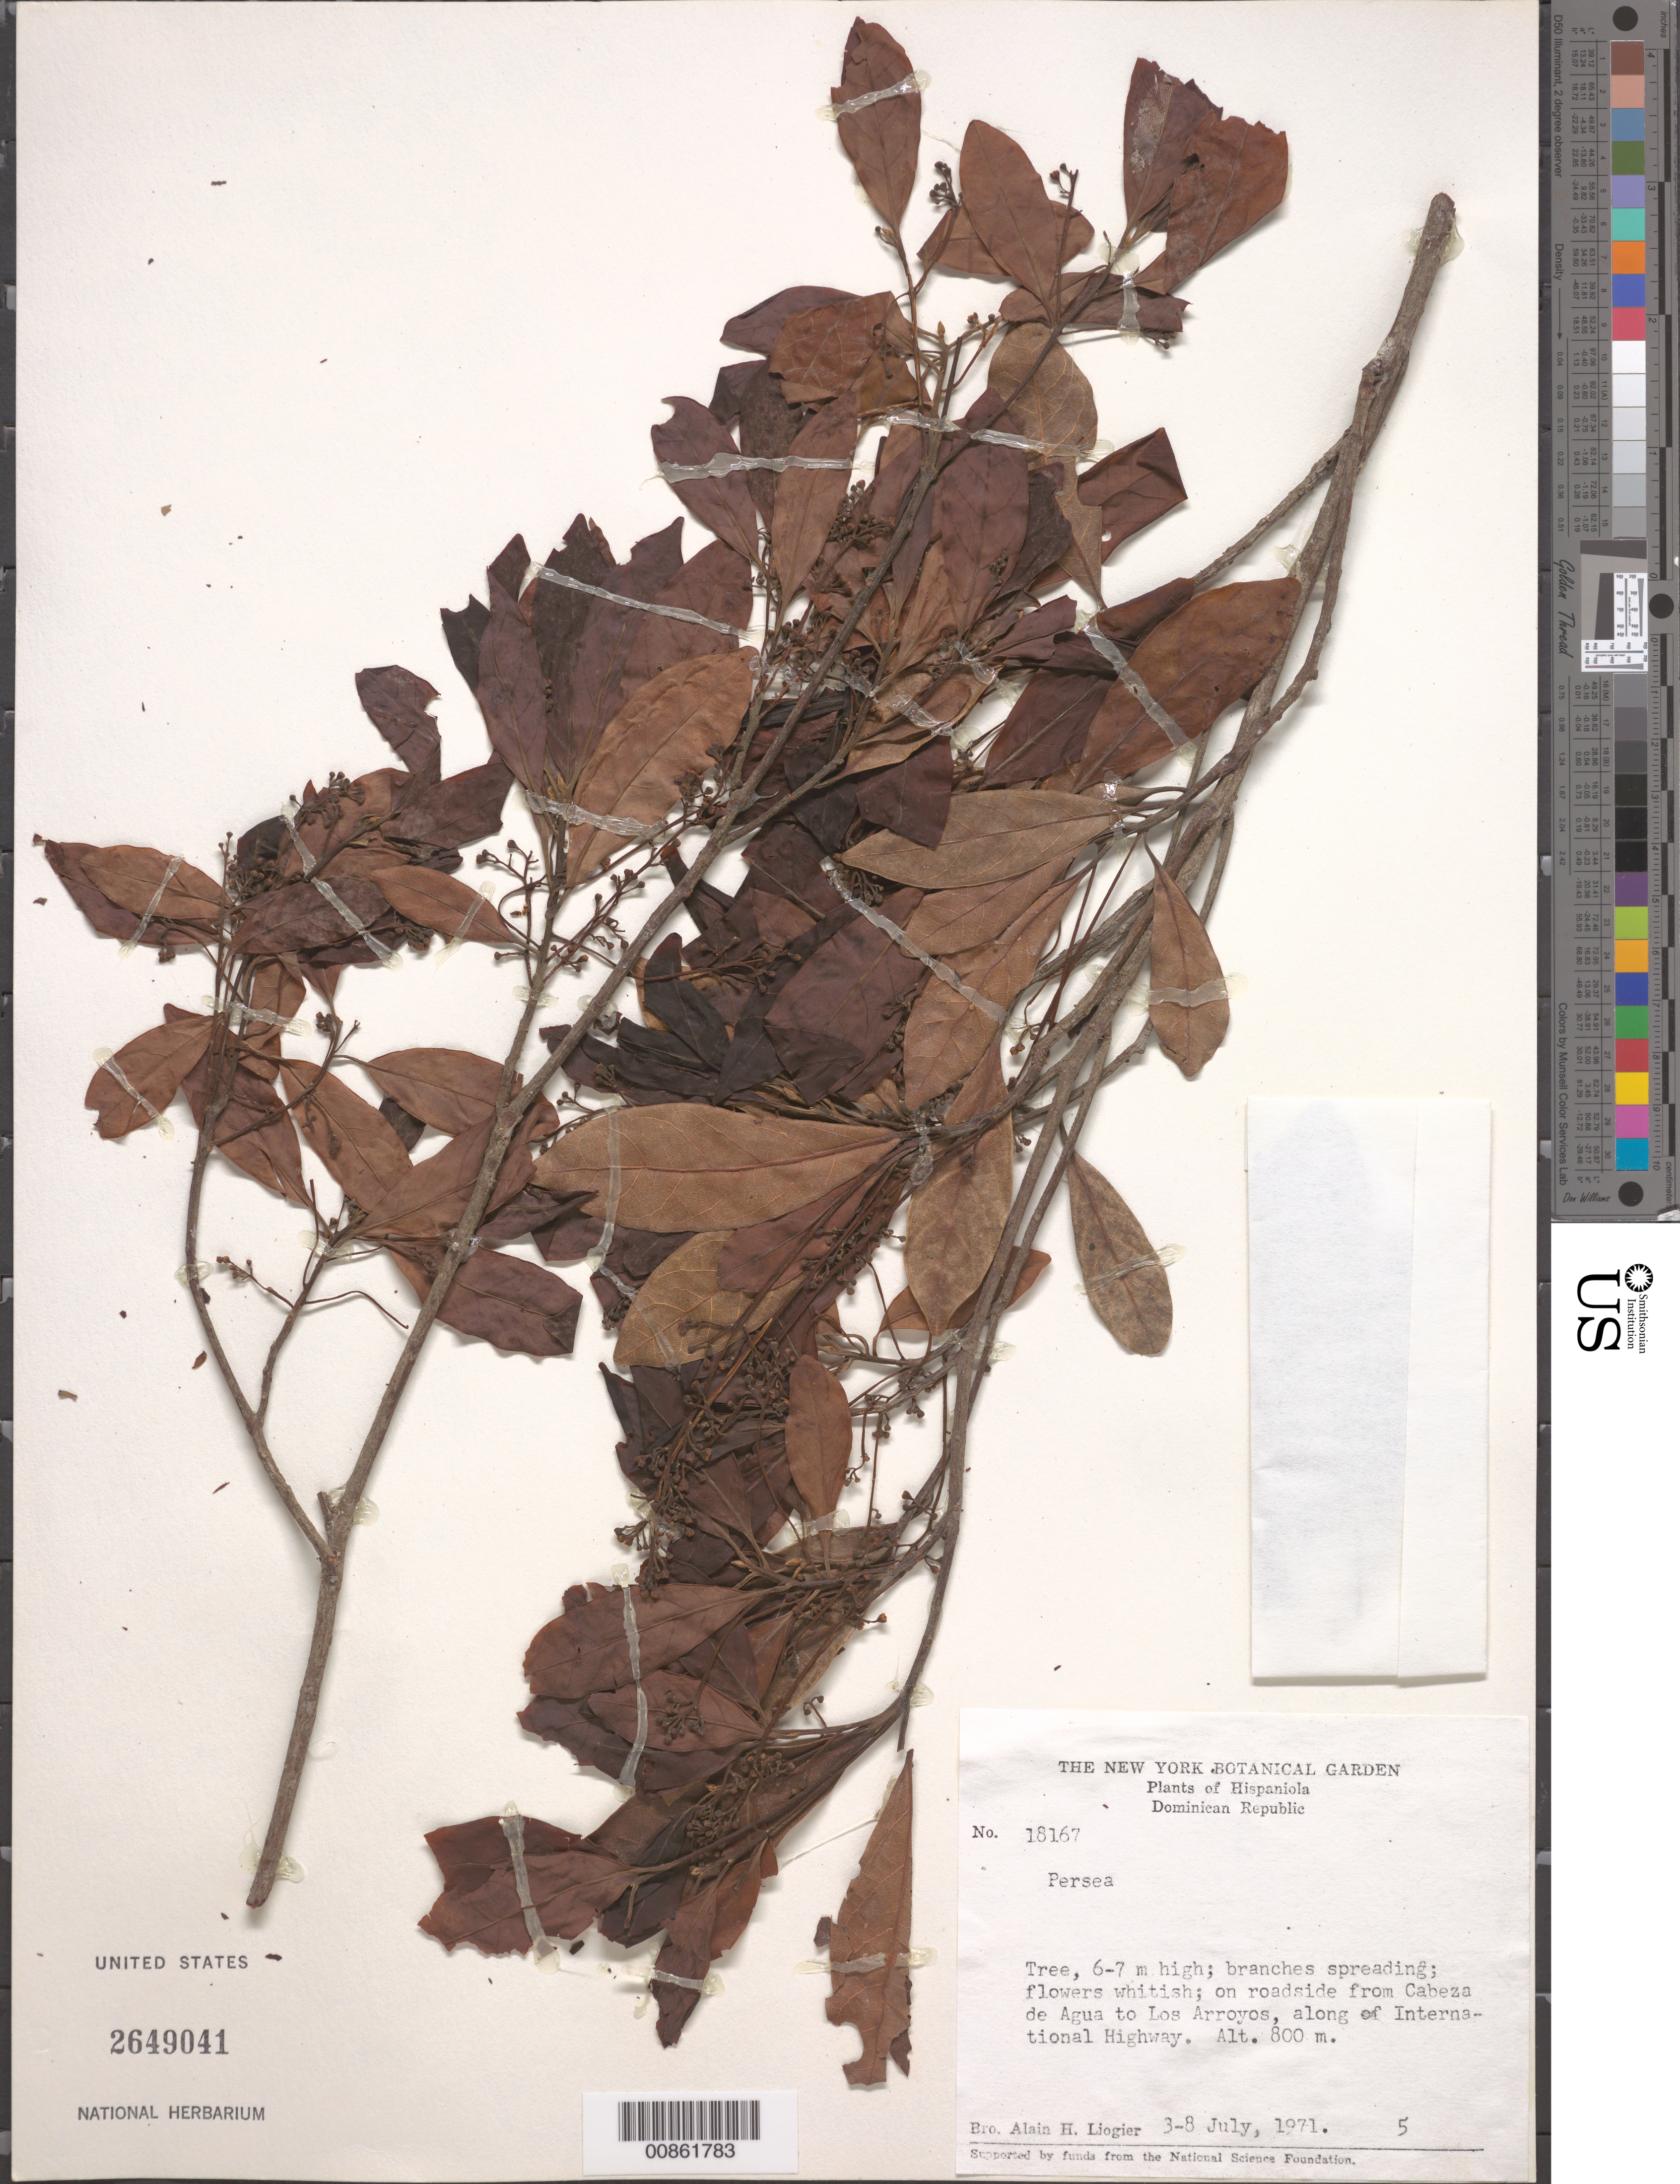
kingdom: Plantae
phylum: Tracheophyta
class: Magnoliopsida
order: Laurales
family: Lauraceae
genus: Persea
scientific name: Persea sp.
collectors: A. H. Liogier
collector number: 18167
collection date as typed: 03 Jul 1971 to 08 Jul 1971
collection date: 1971-07-03/1971-07-08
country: Dominican Republic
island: Hispaniola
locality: On roadside from Cabeza de Agua to Los Arroyos, along International Highway.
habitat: On roadside.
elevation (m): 800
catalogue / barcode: US 2649041